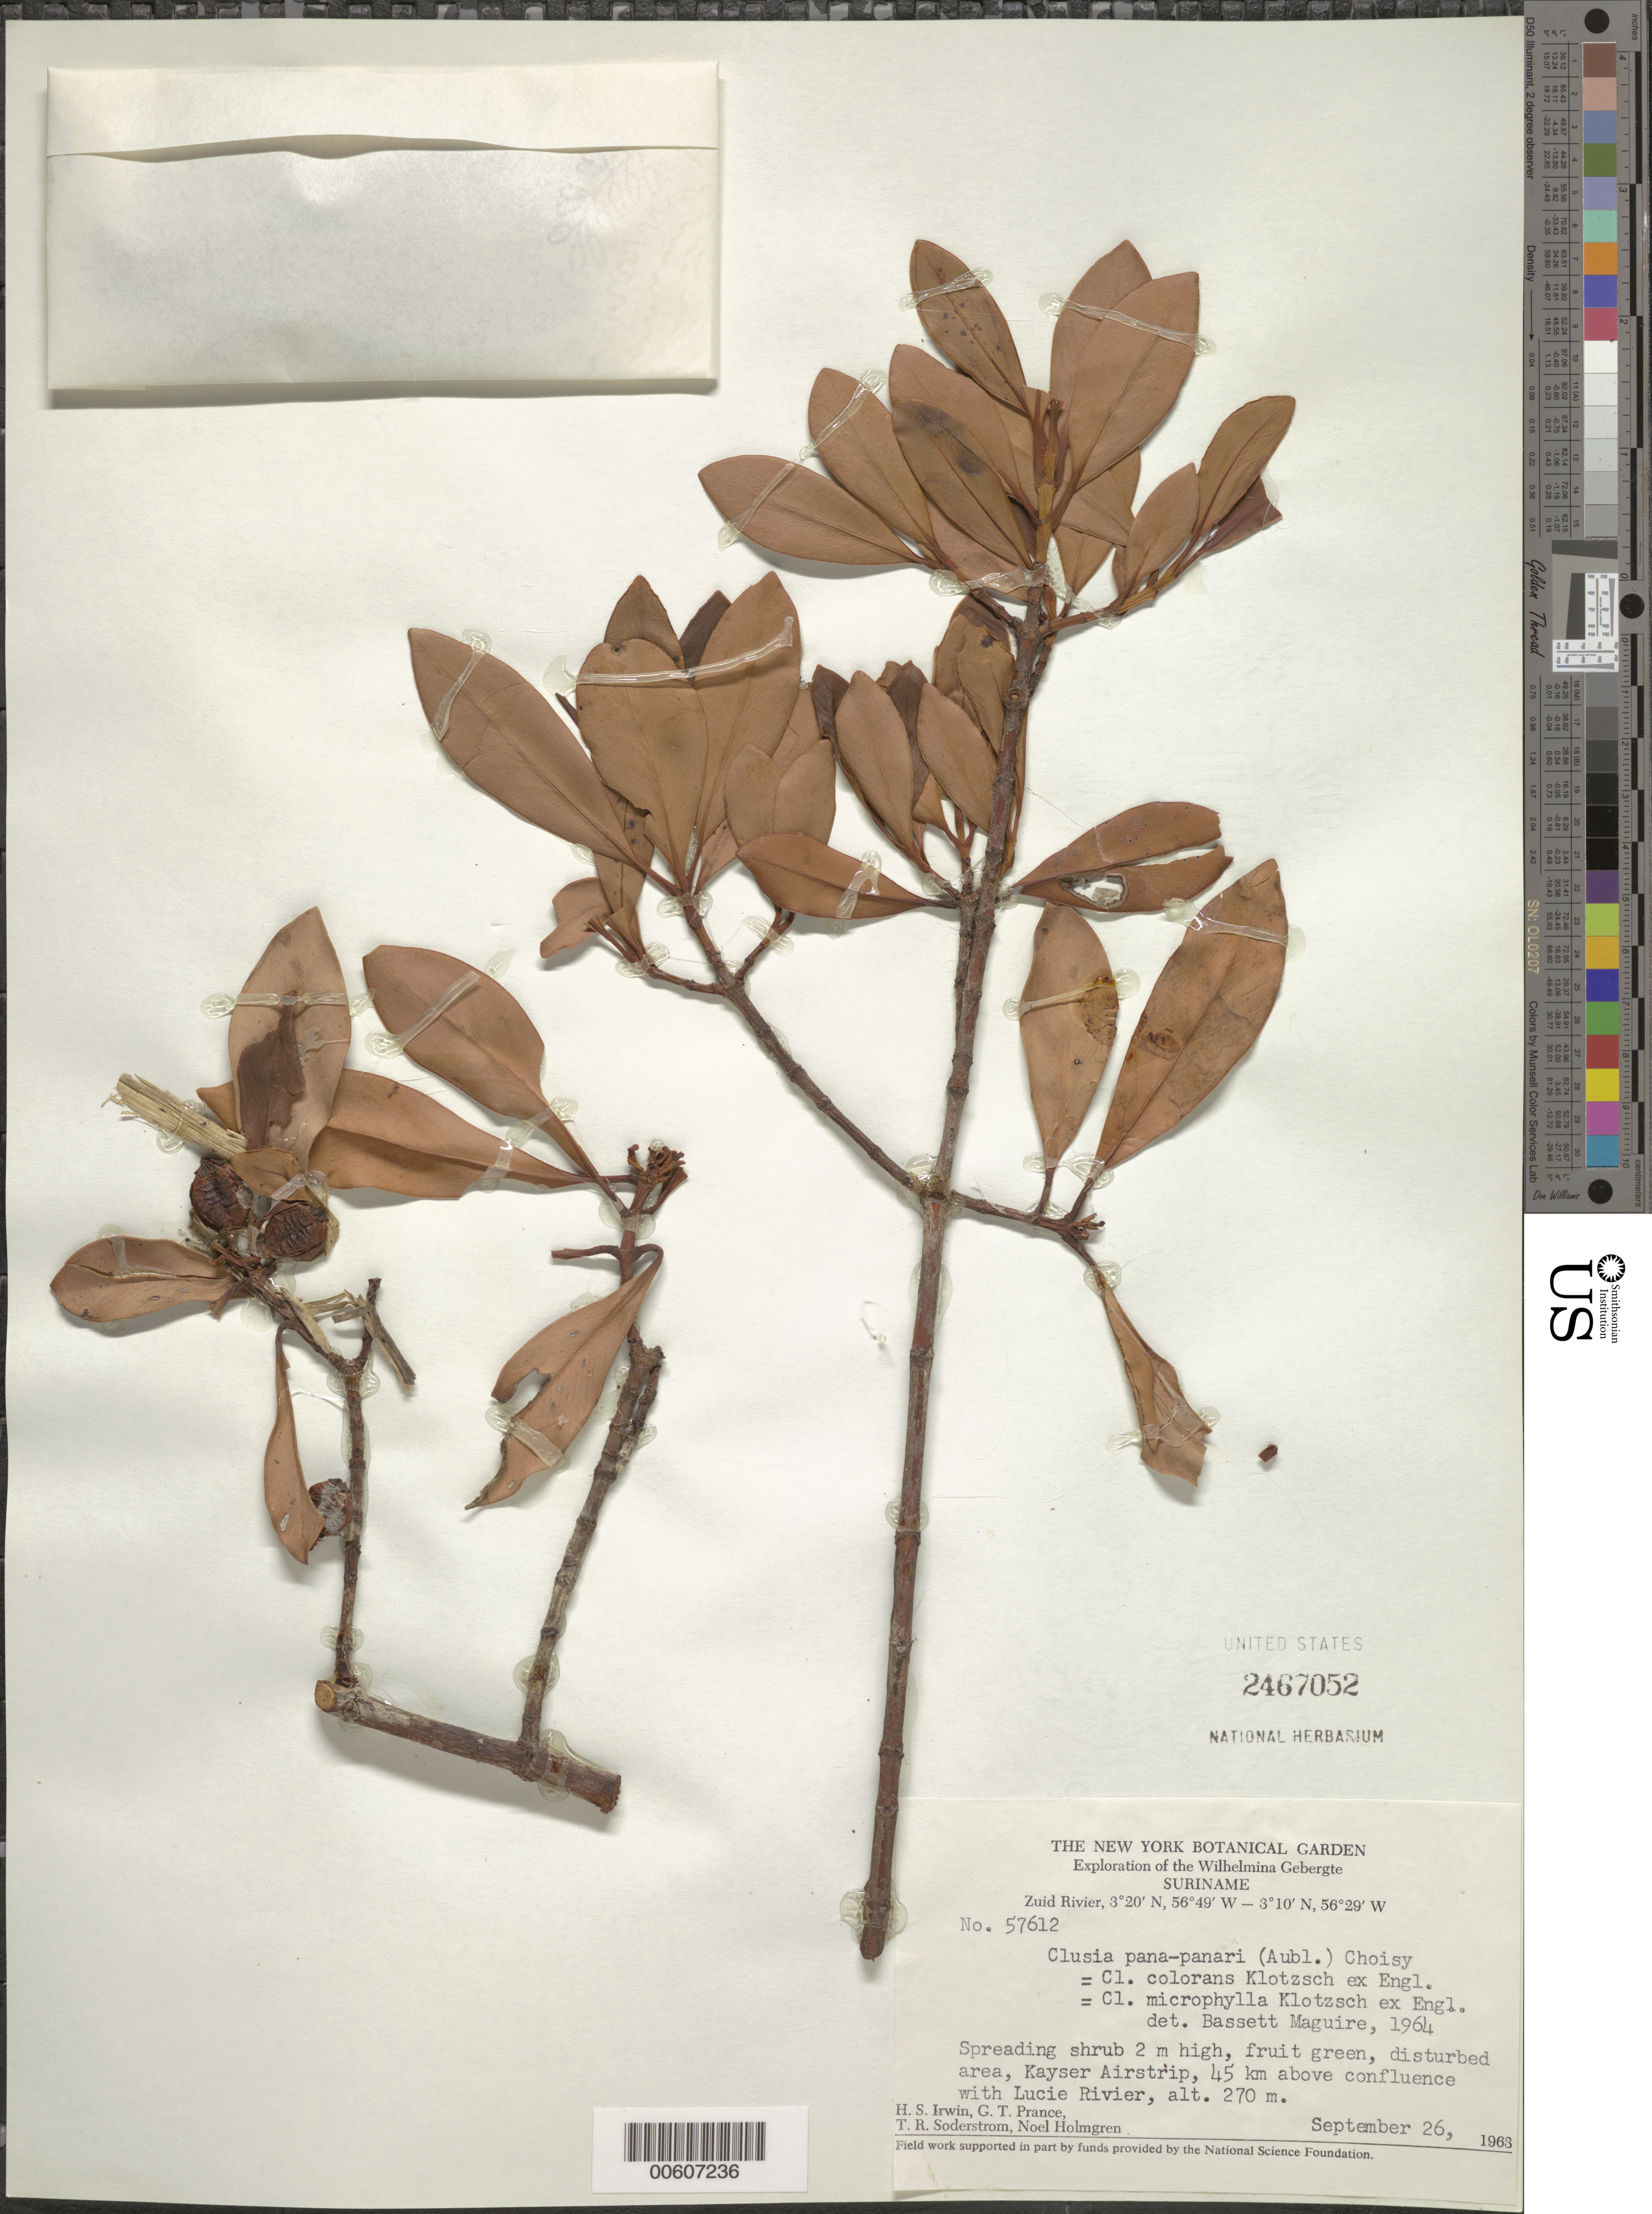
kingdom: Plantae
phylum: Tracheophyta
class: Magnoliopsida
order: Malpighiales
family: Clusiaceae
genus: Clusia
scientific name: Clusia panapanari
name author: (Aubl.) Choisy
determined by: Maguire, Bassett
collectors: H. Irwin, G. T. Prance, T. R. Soderstrom & N. H. Holmgren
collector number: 57612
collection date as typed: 26-Sep-63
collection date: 1963-09-26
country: Suriname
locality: Kayser Airstrip, Zuid R., 45 km above confl. with Lucie R., Wilhelmina Gebergte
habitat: Disturbed area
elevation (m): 270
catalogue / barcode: US 2467052